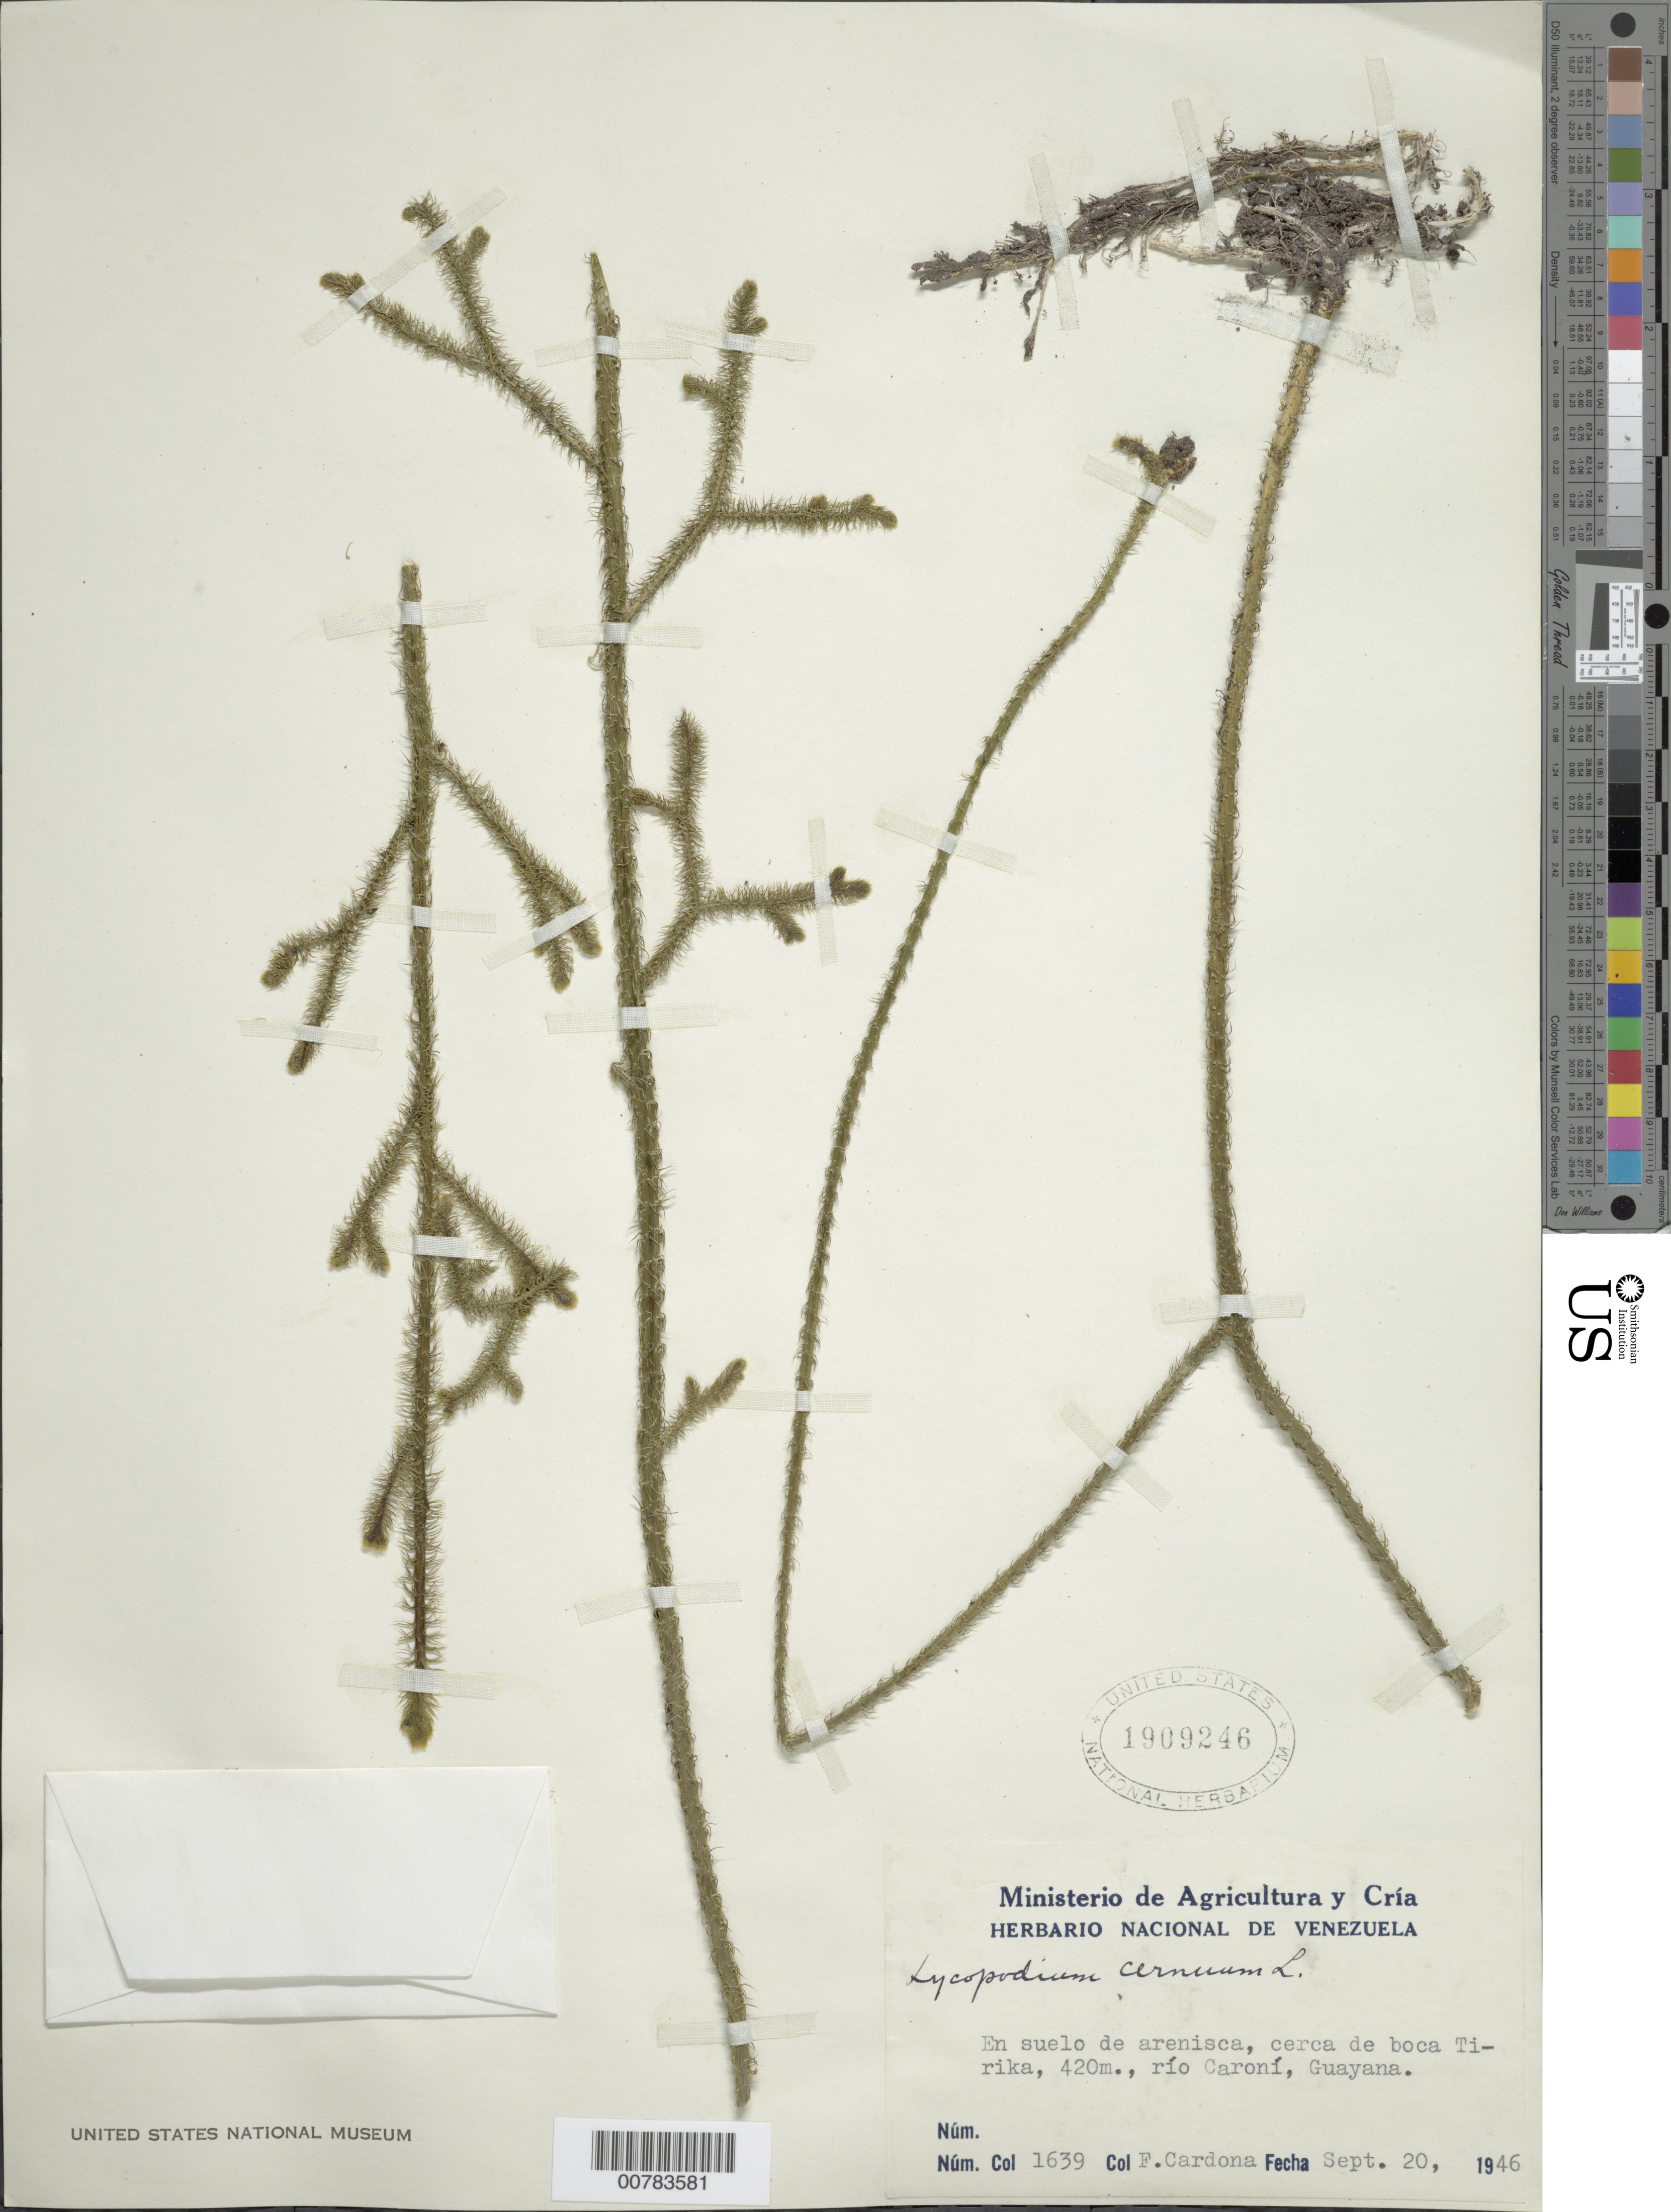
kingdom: Plantae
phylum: Tracheophyta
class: Lycopodiopsida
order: Lycopodiales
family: Lycopodiaceae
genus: Palhinhaea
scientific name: Palhinhaea cernua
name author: (L.) Vasc. & Franco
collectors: F. Cardona Puig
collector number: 1639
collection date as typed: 20-Sep-46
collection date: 1946-09-20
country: Venezuela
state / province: Bolívar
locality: Río Caroní, cerca de Boca Tirika (Guayana)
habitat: Suelo de arenisca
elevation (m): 420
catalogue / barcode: US 1909246